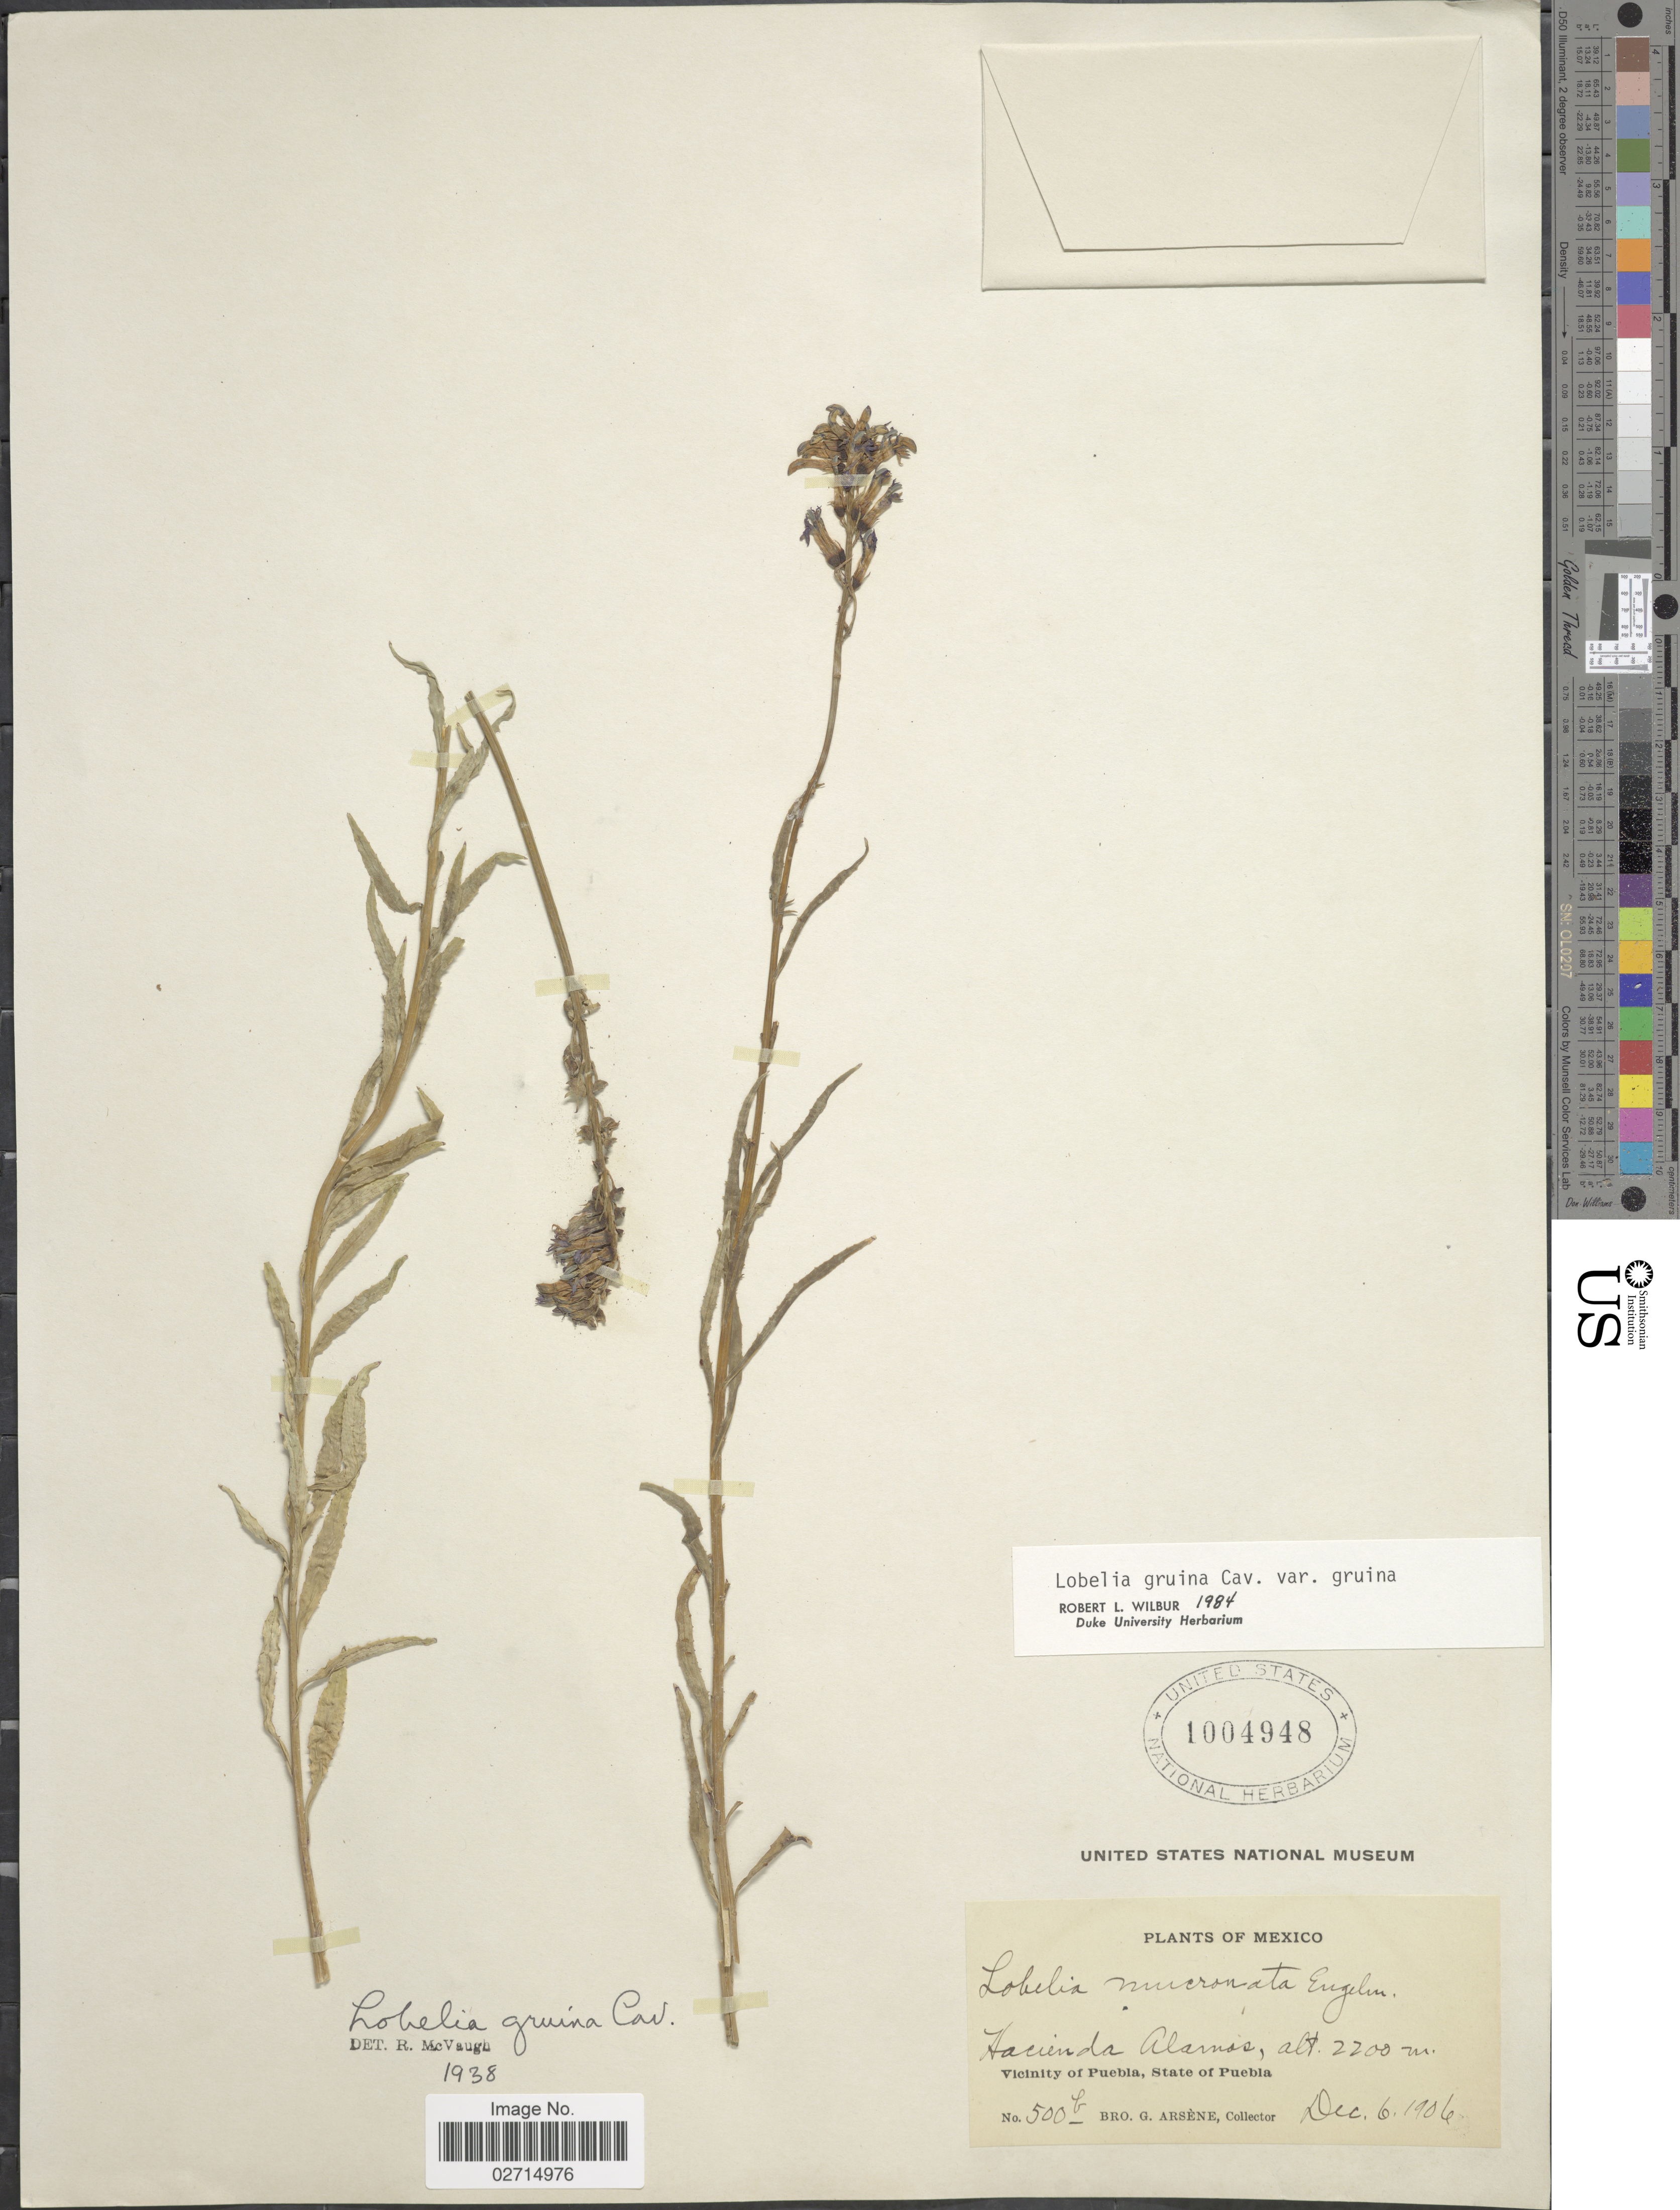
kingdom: Plantae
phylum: Tracheophyta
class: Magnoliopsida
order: Asterales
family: Campanulaceae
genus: Lobelia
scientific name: Lobelia gruina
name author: Cav.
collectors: Bro. G. Arsène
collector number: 500b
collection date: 1906-12-06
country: Mexico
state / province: Puebla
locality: Hacienda Alarmos, Vicinity of Puebla, State of Puebla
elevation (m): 2200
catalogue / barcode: US 1004948